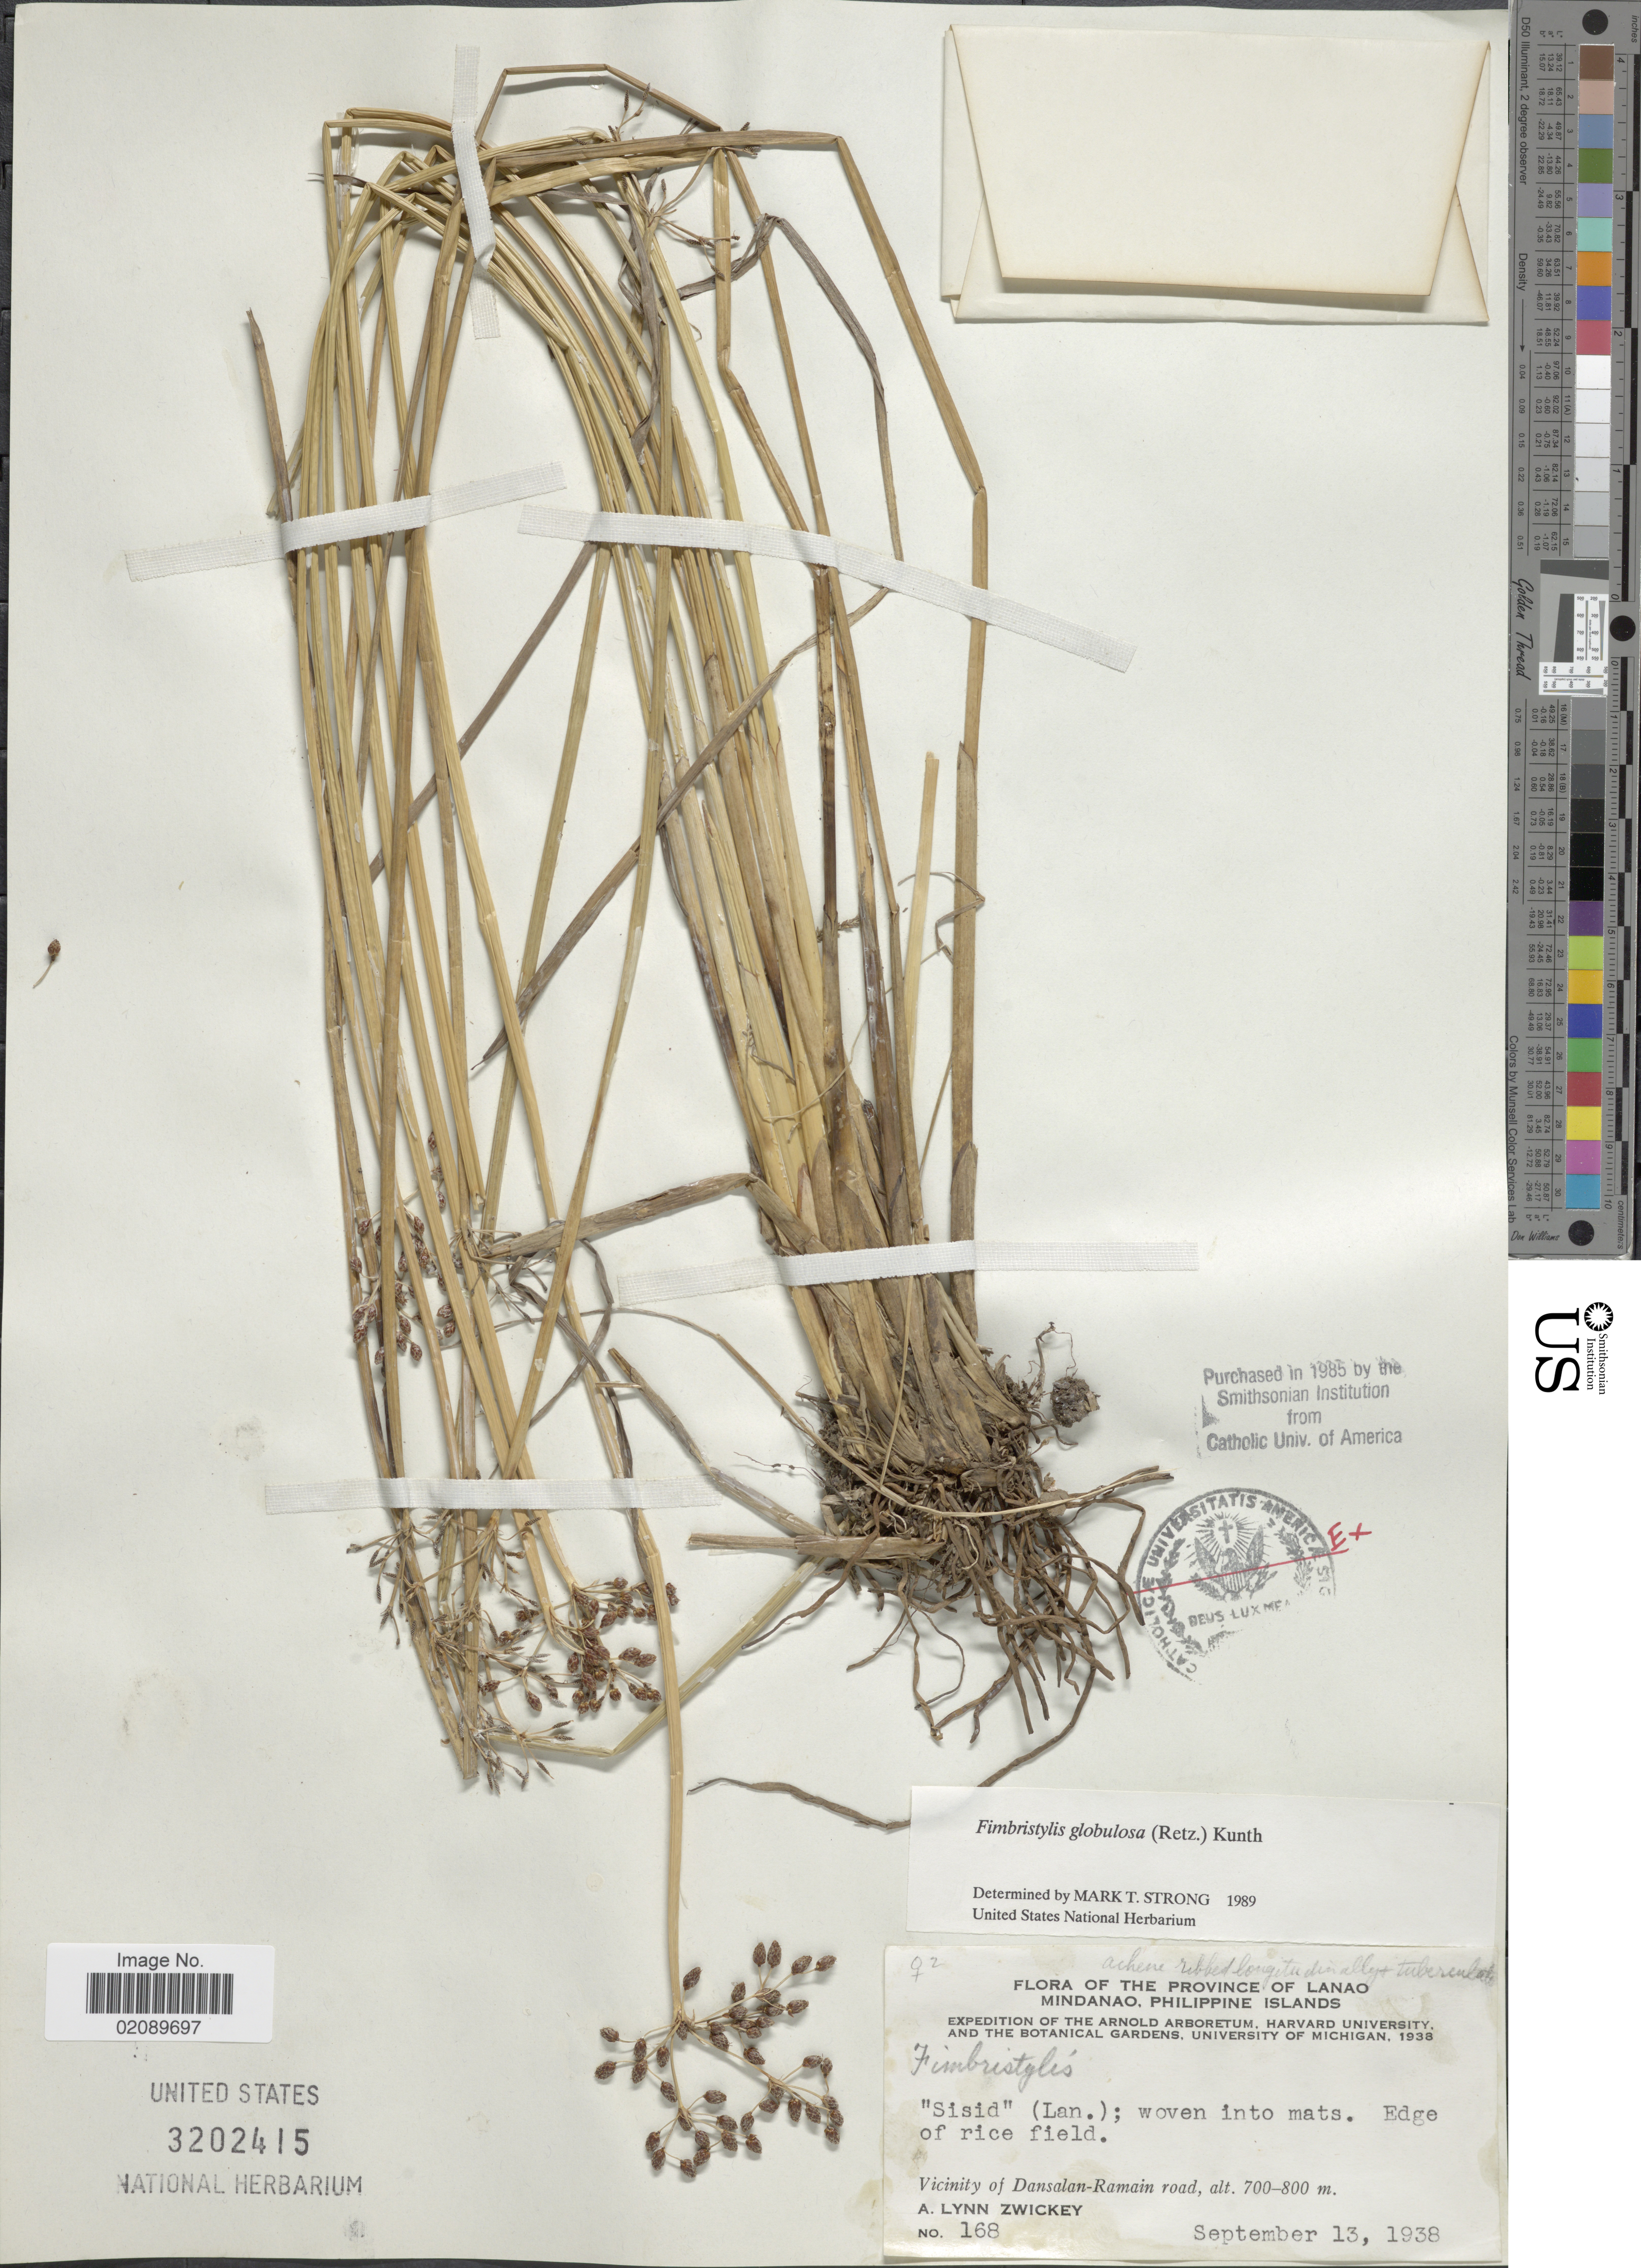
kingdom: Plantae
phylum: Tracheophyta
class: Liliopsida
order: Poales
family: Cyperaceae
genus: Fimbristylis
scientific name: Fimbristylis umbellaris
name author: (Lam.) Vahl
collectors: A. Zwickey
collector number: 168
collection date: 1938-09-13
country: Philippines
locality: Province of Lanao, Mindanao, Philippine Islands, Vicinity of Dansalan-Ramain road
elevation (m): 700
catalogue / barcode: US 3202415